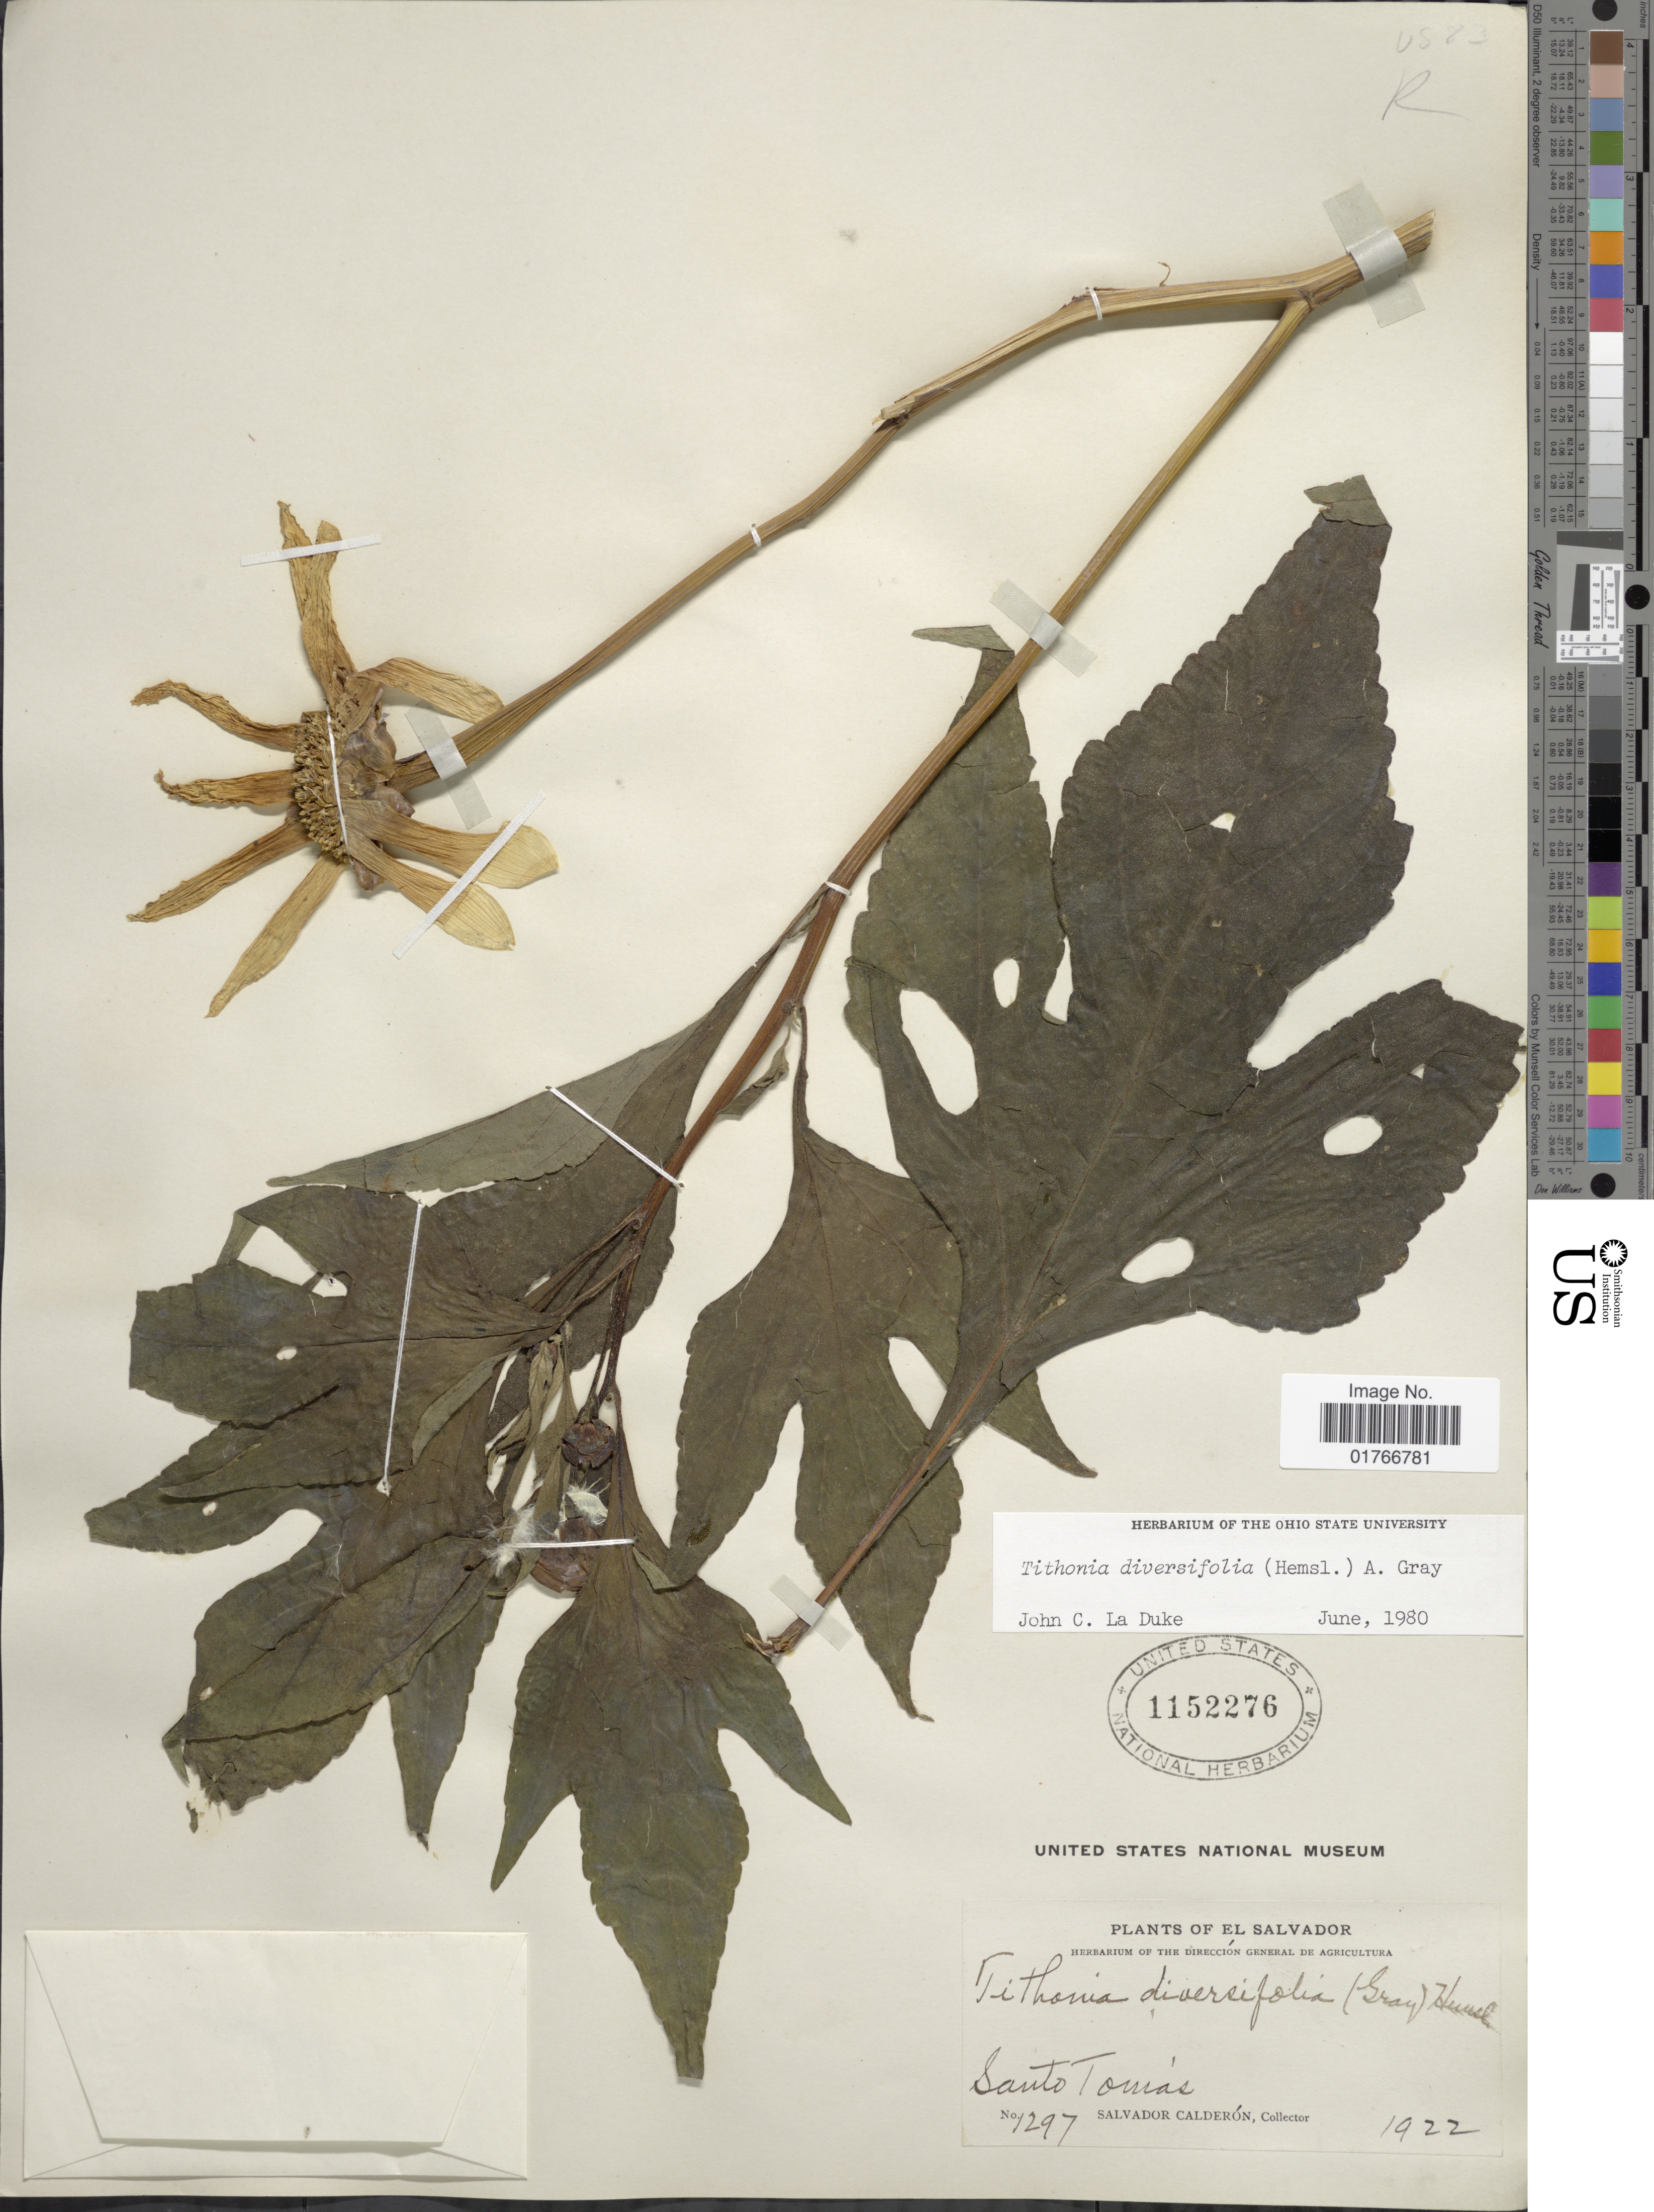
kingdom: Plantae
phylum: Tracheophyta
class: Magnoliopsida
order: Asterales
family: Asteraceae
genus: Tithonia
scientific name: Tithonia diversifolia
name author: (Hemsl.) A. Gray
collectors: S. Calderón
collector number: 1297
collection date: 1922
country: El Salvador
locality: Santo Tomas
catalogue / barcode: US 1152276